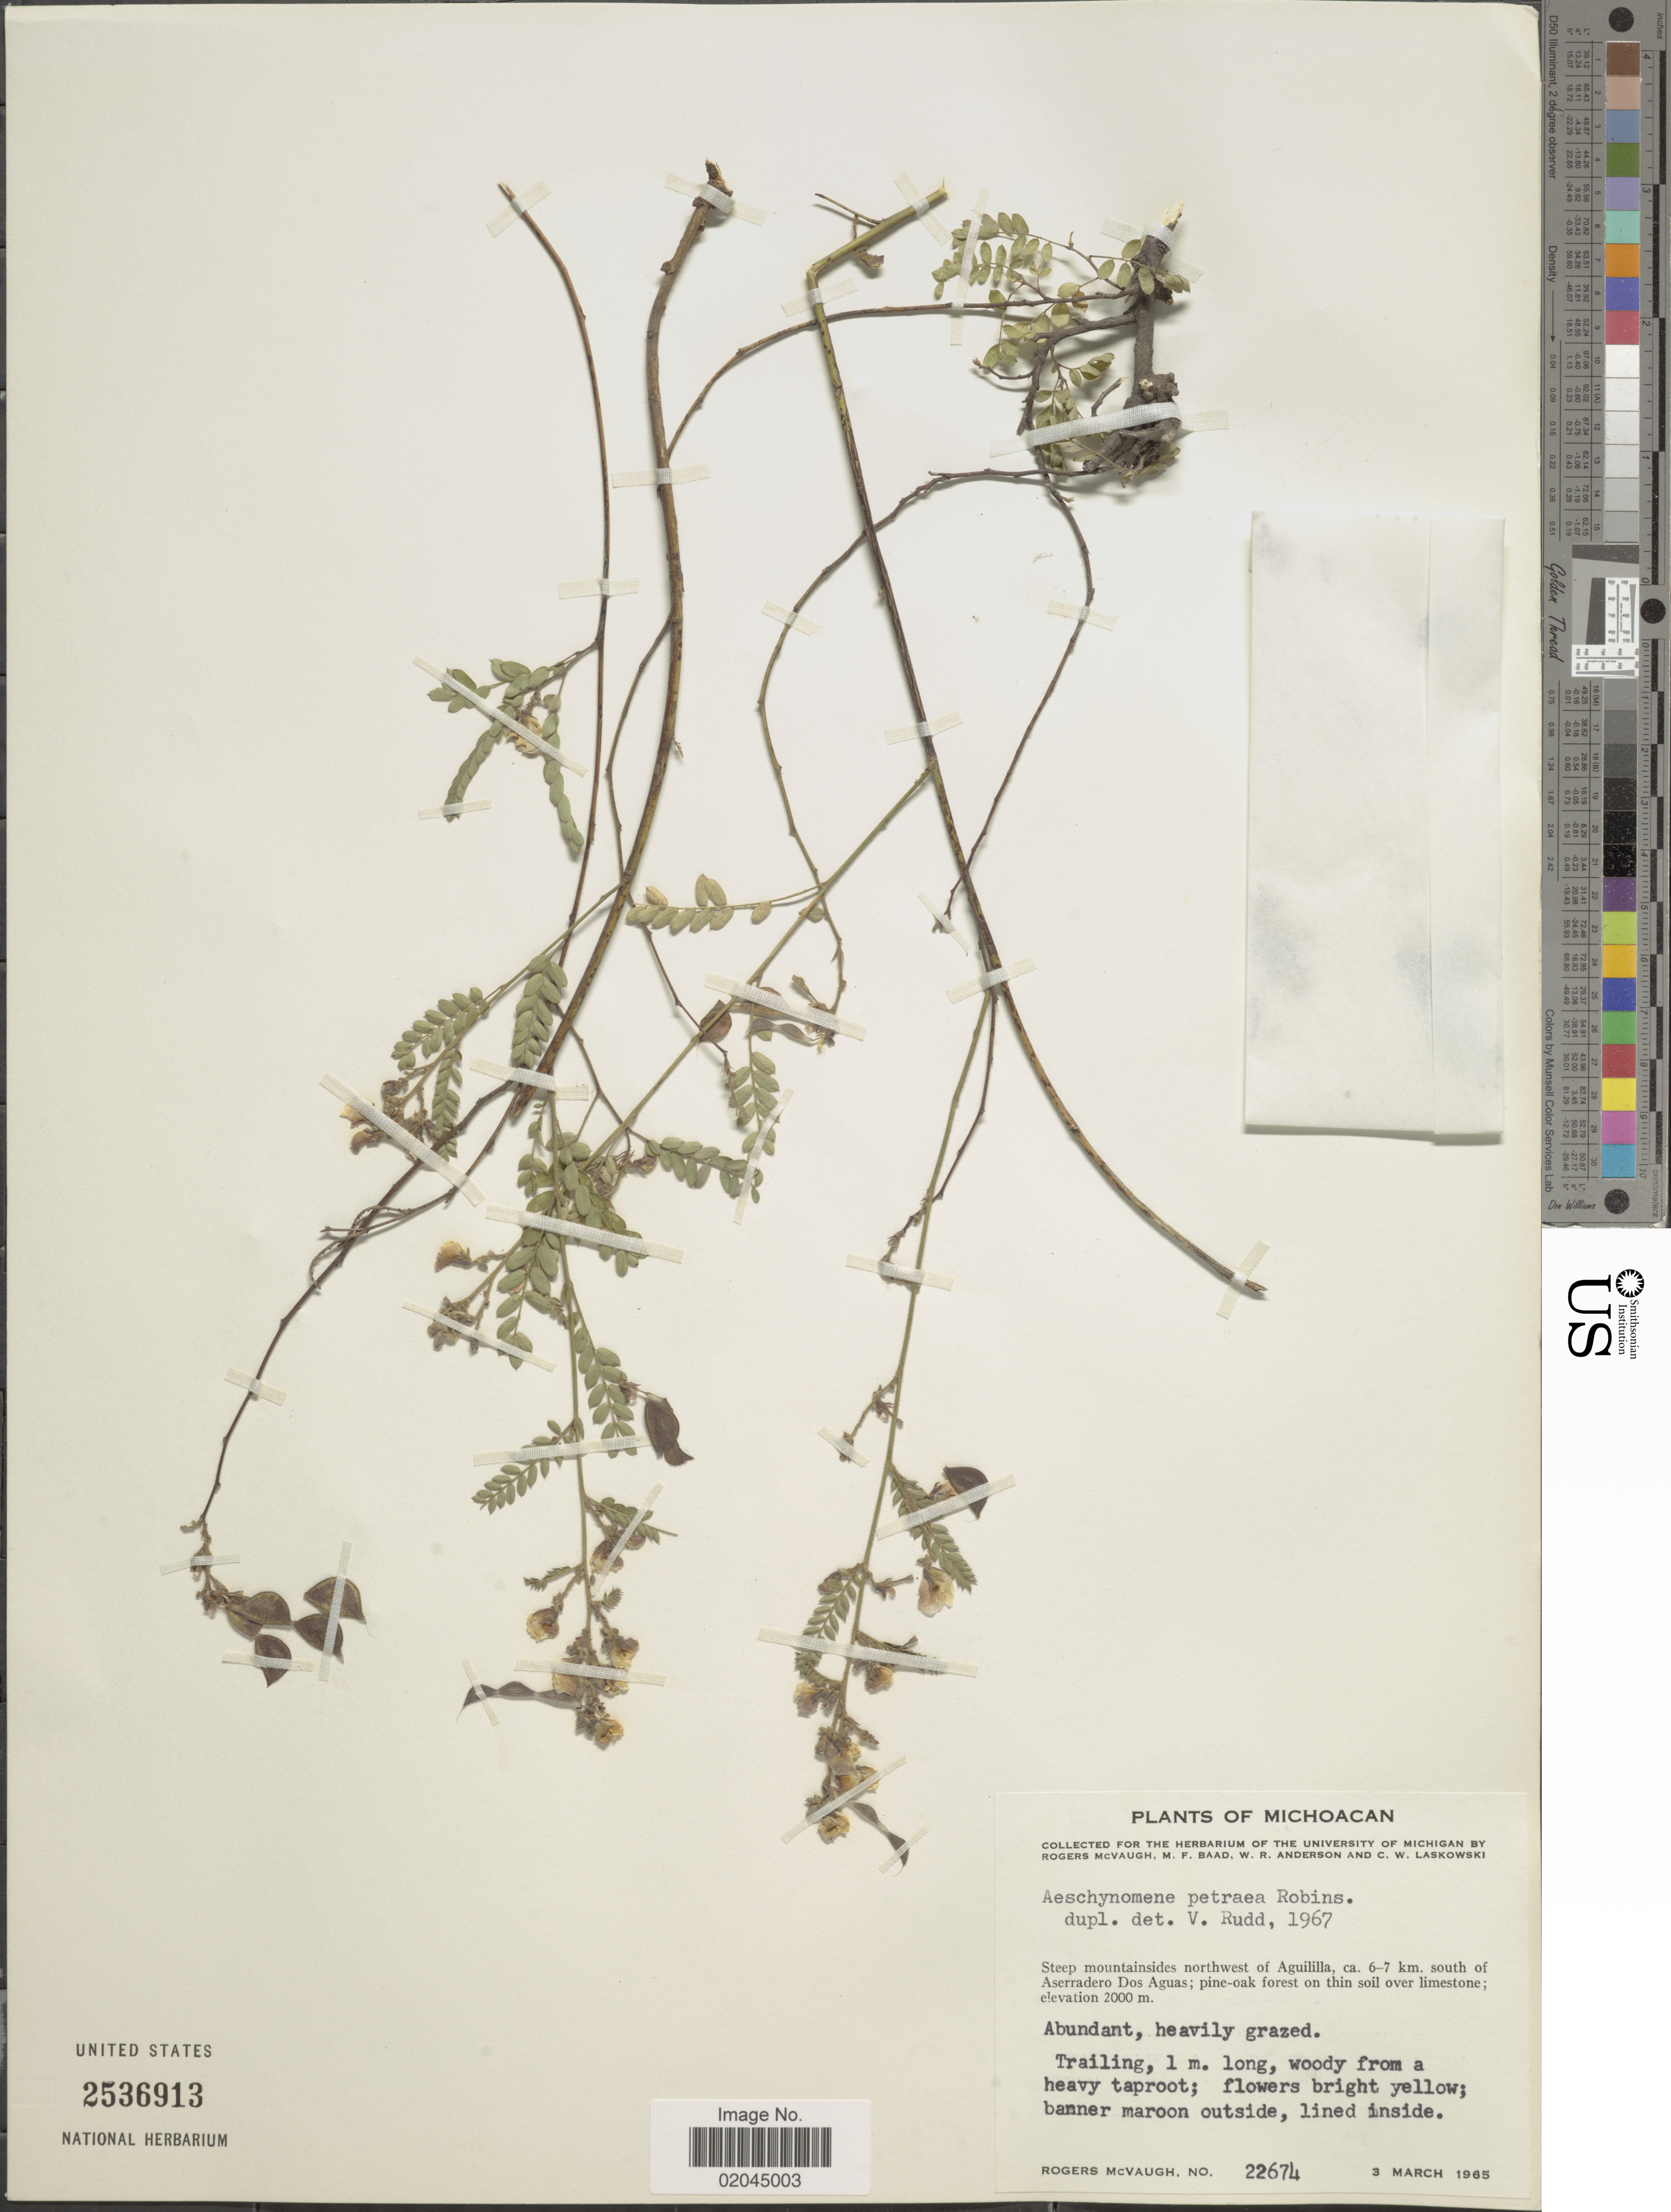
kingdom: Plantae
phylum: Tracheophyta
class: Magnoliopsida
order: Fabales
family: Fabaceae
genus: Aeschynomene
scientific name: Aeschynomene petraea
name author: B.L. Rob.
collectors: R. McVaugh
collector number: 22674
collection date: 1965-03-03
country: Mexico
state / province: Michoacán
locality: Steep mountainsides northwest of Aguililla, 6-7 km. south of Aserradero Dos Aguas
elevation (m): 2000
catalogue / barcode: US 2536913